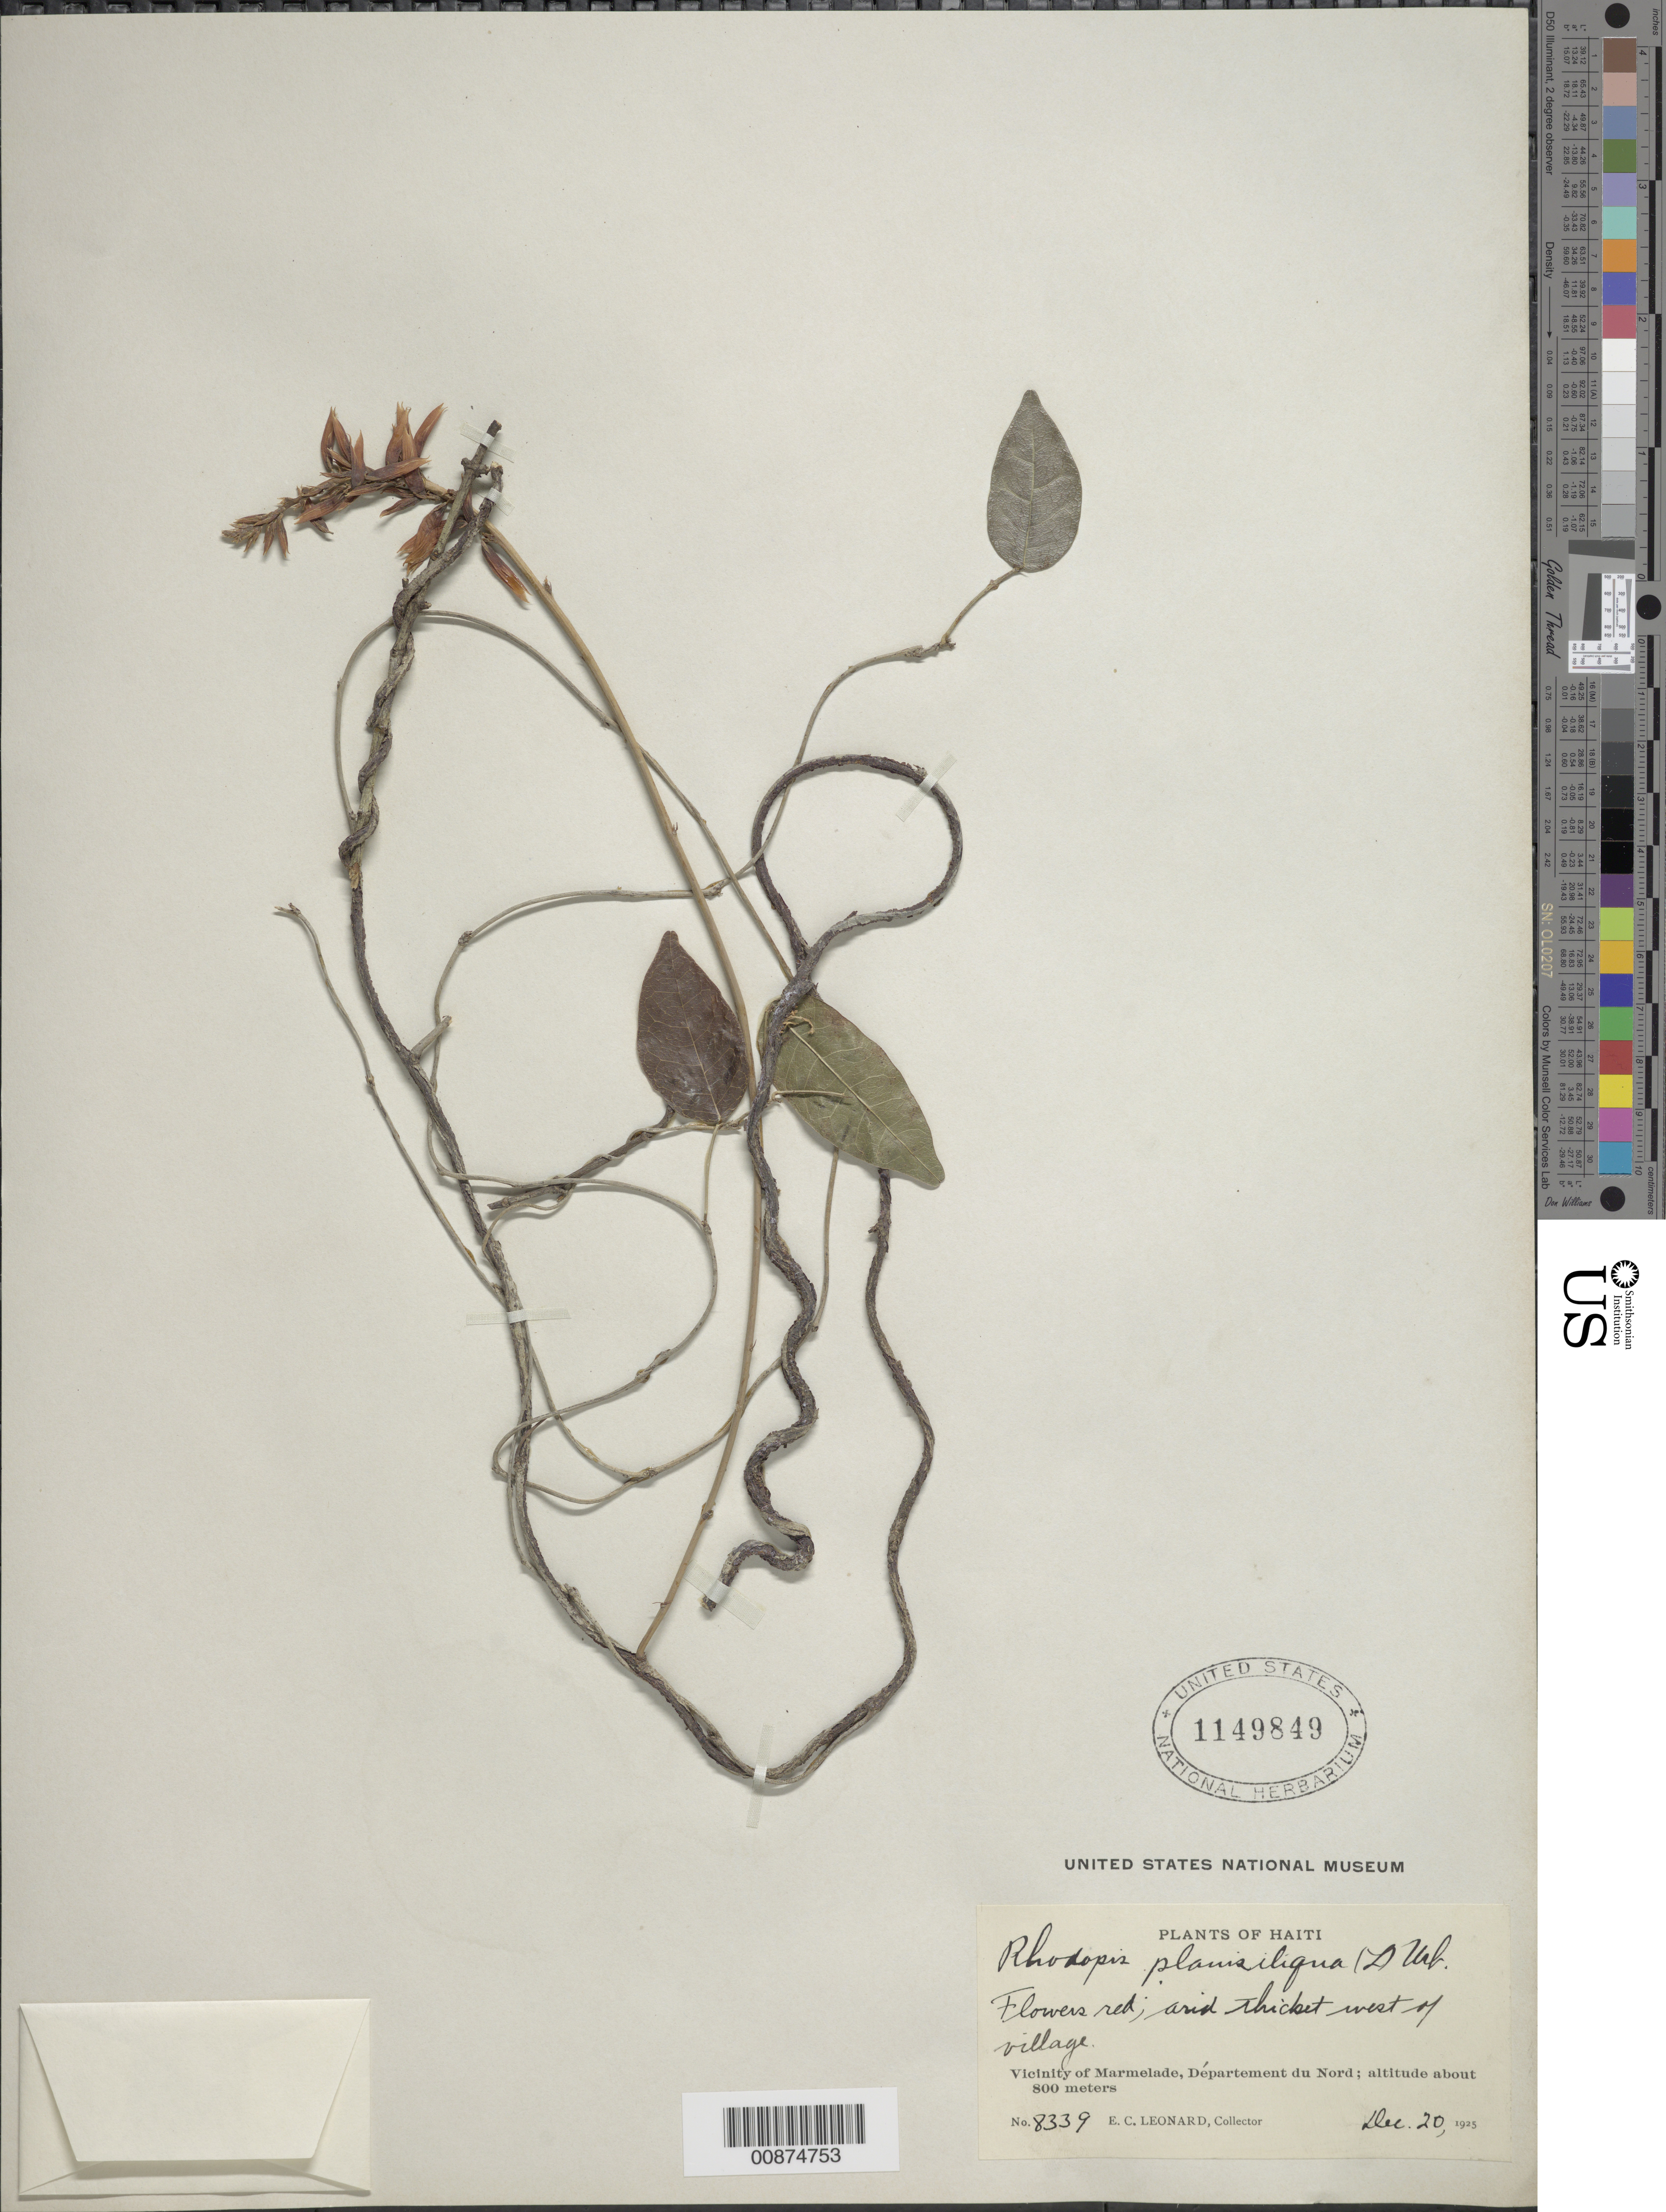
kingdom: Plantae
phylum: Tracheophyta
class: Magnoliopsida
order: Fabales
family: Fabaceae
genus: Rhodopis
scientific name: Rhodopis planisiliqua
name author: (L.) Urb.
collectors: E. C. Leonard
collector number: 8339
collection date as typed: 20 Dec 1925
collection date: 1925-12-20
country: Haiti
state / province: Nord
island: Hispaniola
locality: West of Marmelade.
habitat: Arid thicket.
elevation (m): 800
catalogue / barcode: US 1149849